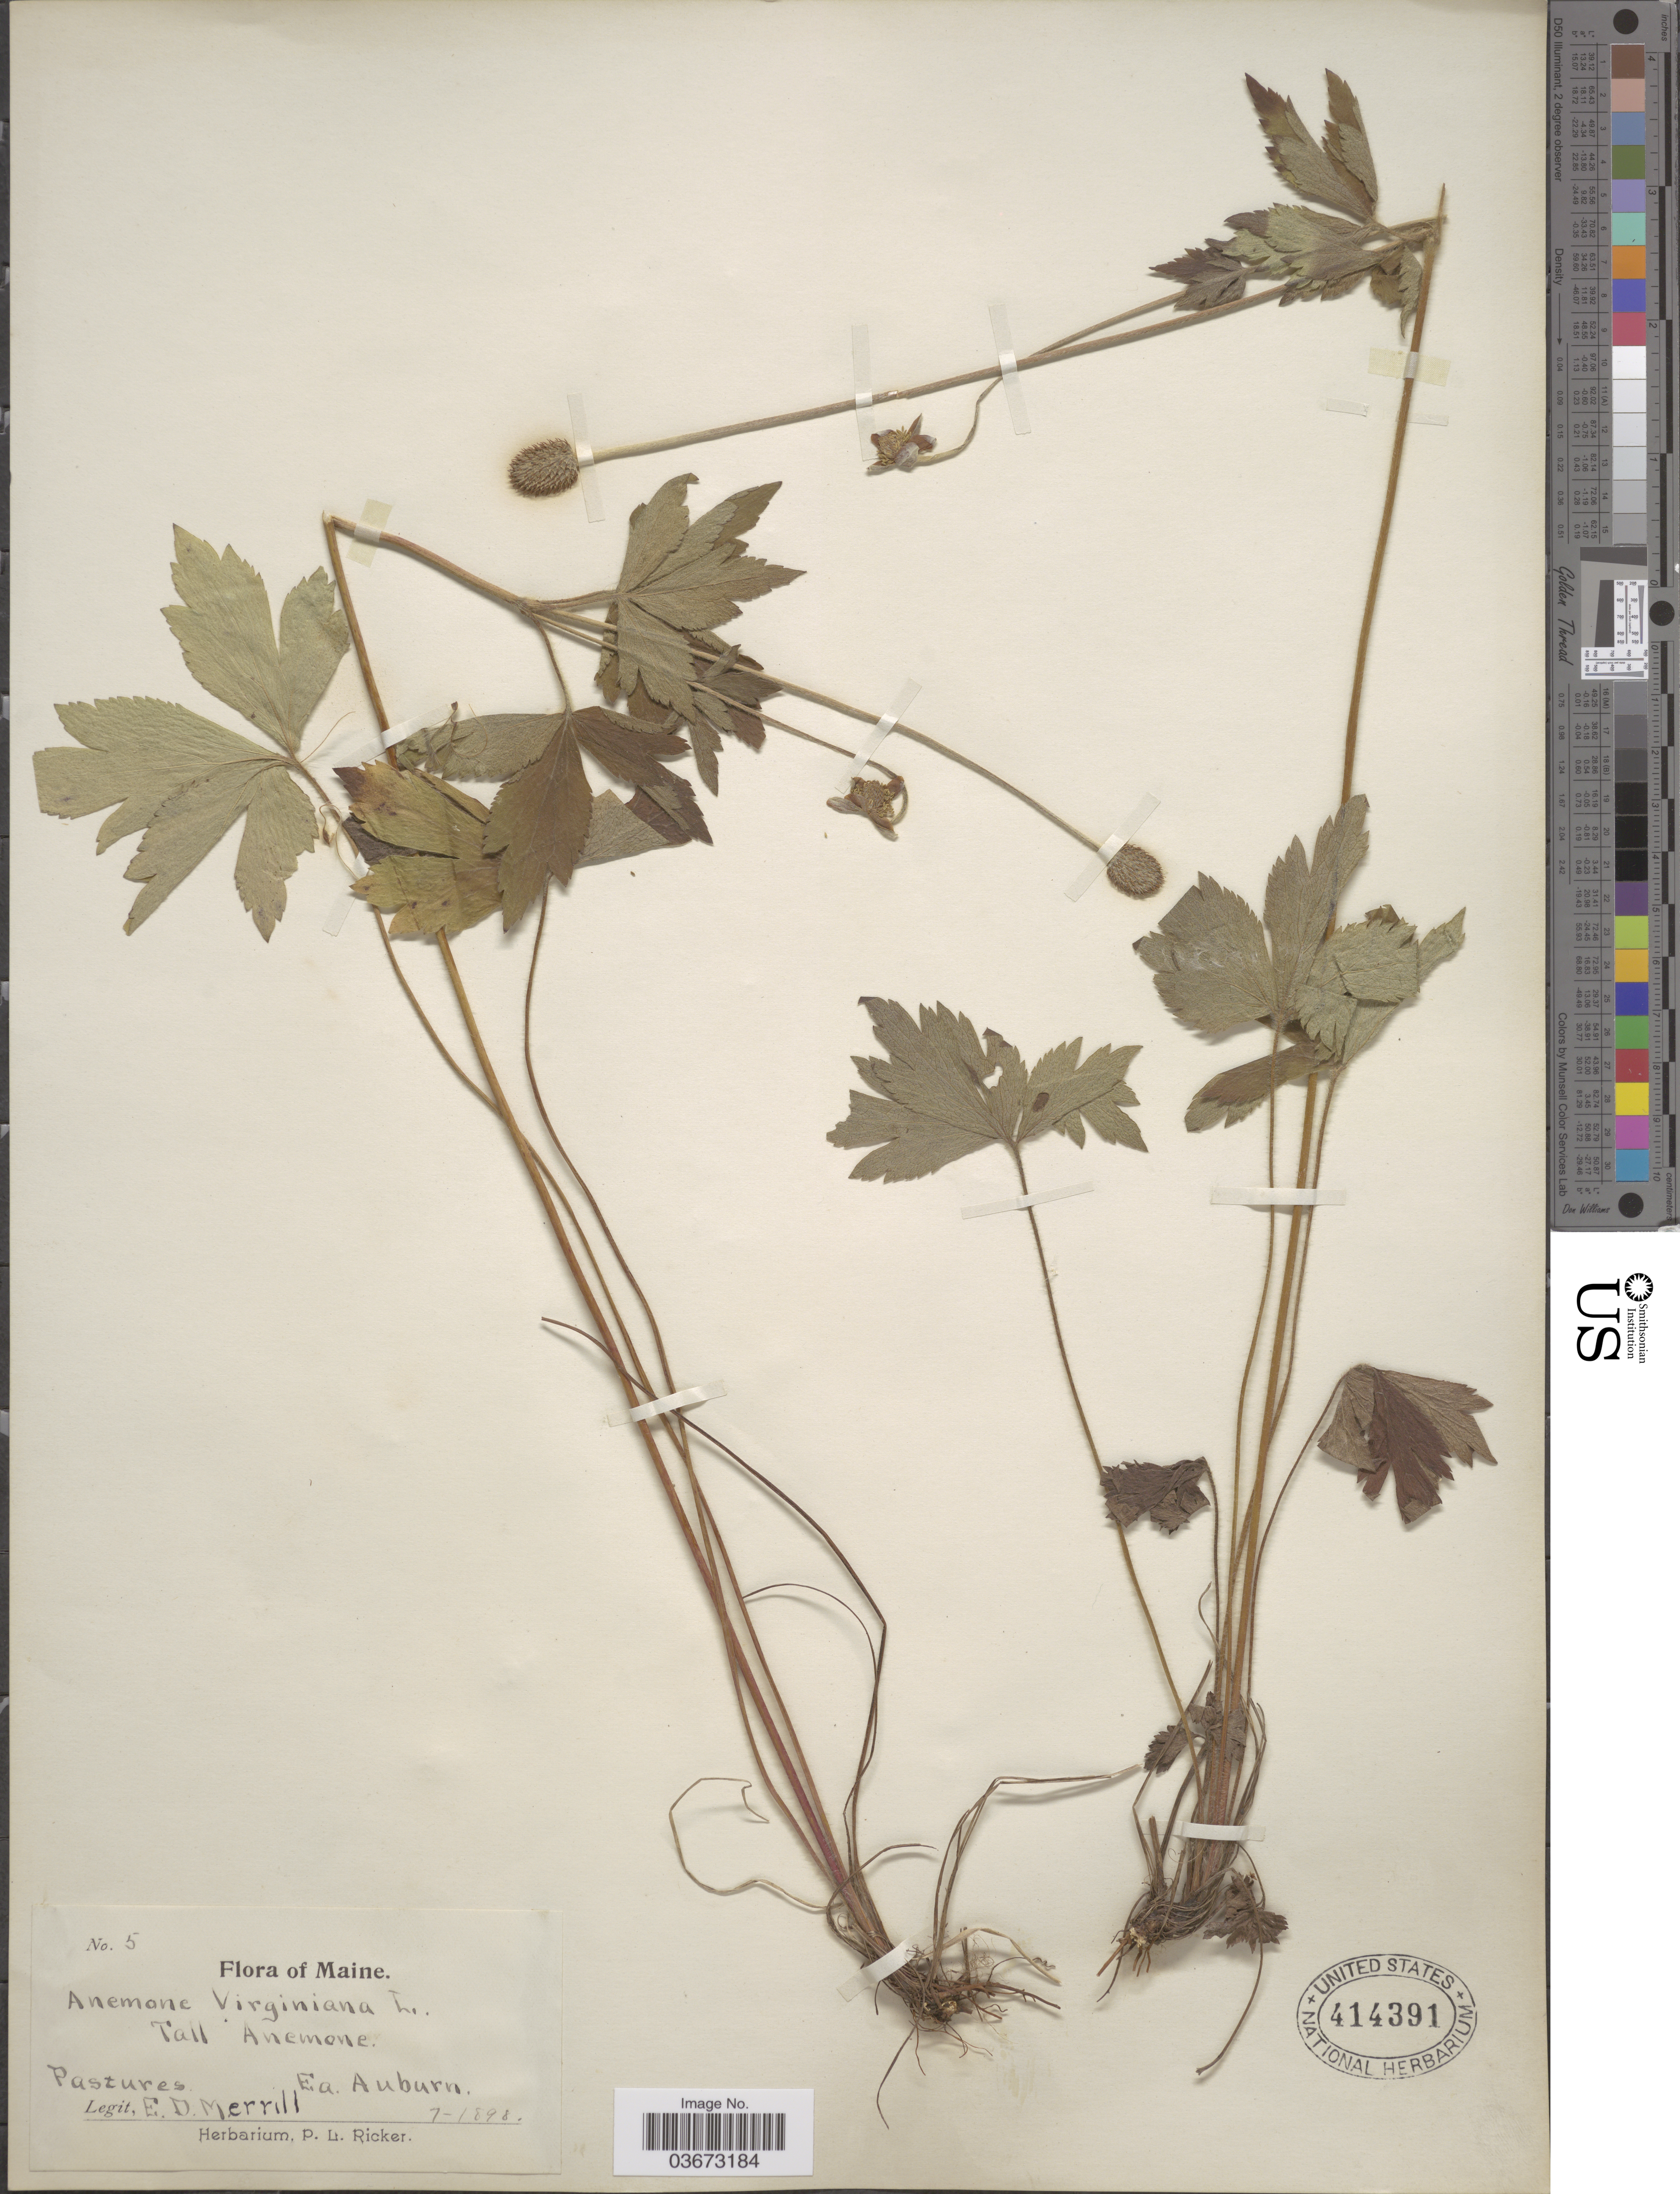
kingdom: Plantae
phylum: Tracheophyta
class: Magnoliopsida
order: Ranunculales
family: Ranunculaceae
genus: Anemone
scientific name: Anemone virginiana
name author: L.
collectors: E. D. Merrill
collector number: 5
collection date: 1898-07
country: United States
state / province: Maine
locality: E. a. Auburn.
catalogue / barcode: US 414391